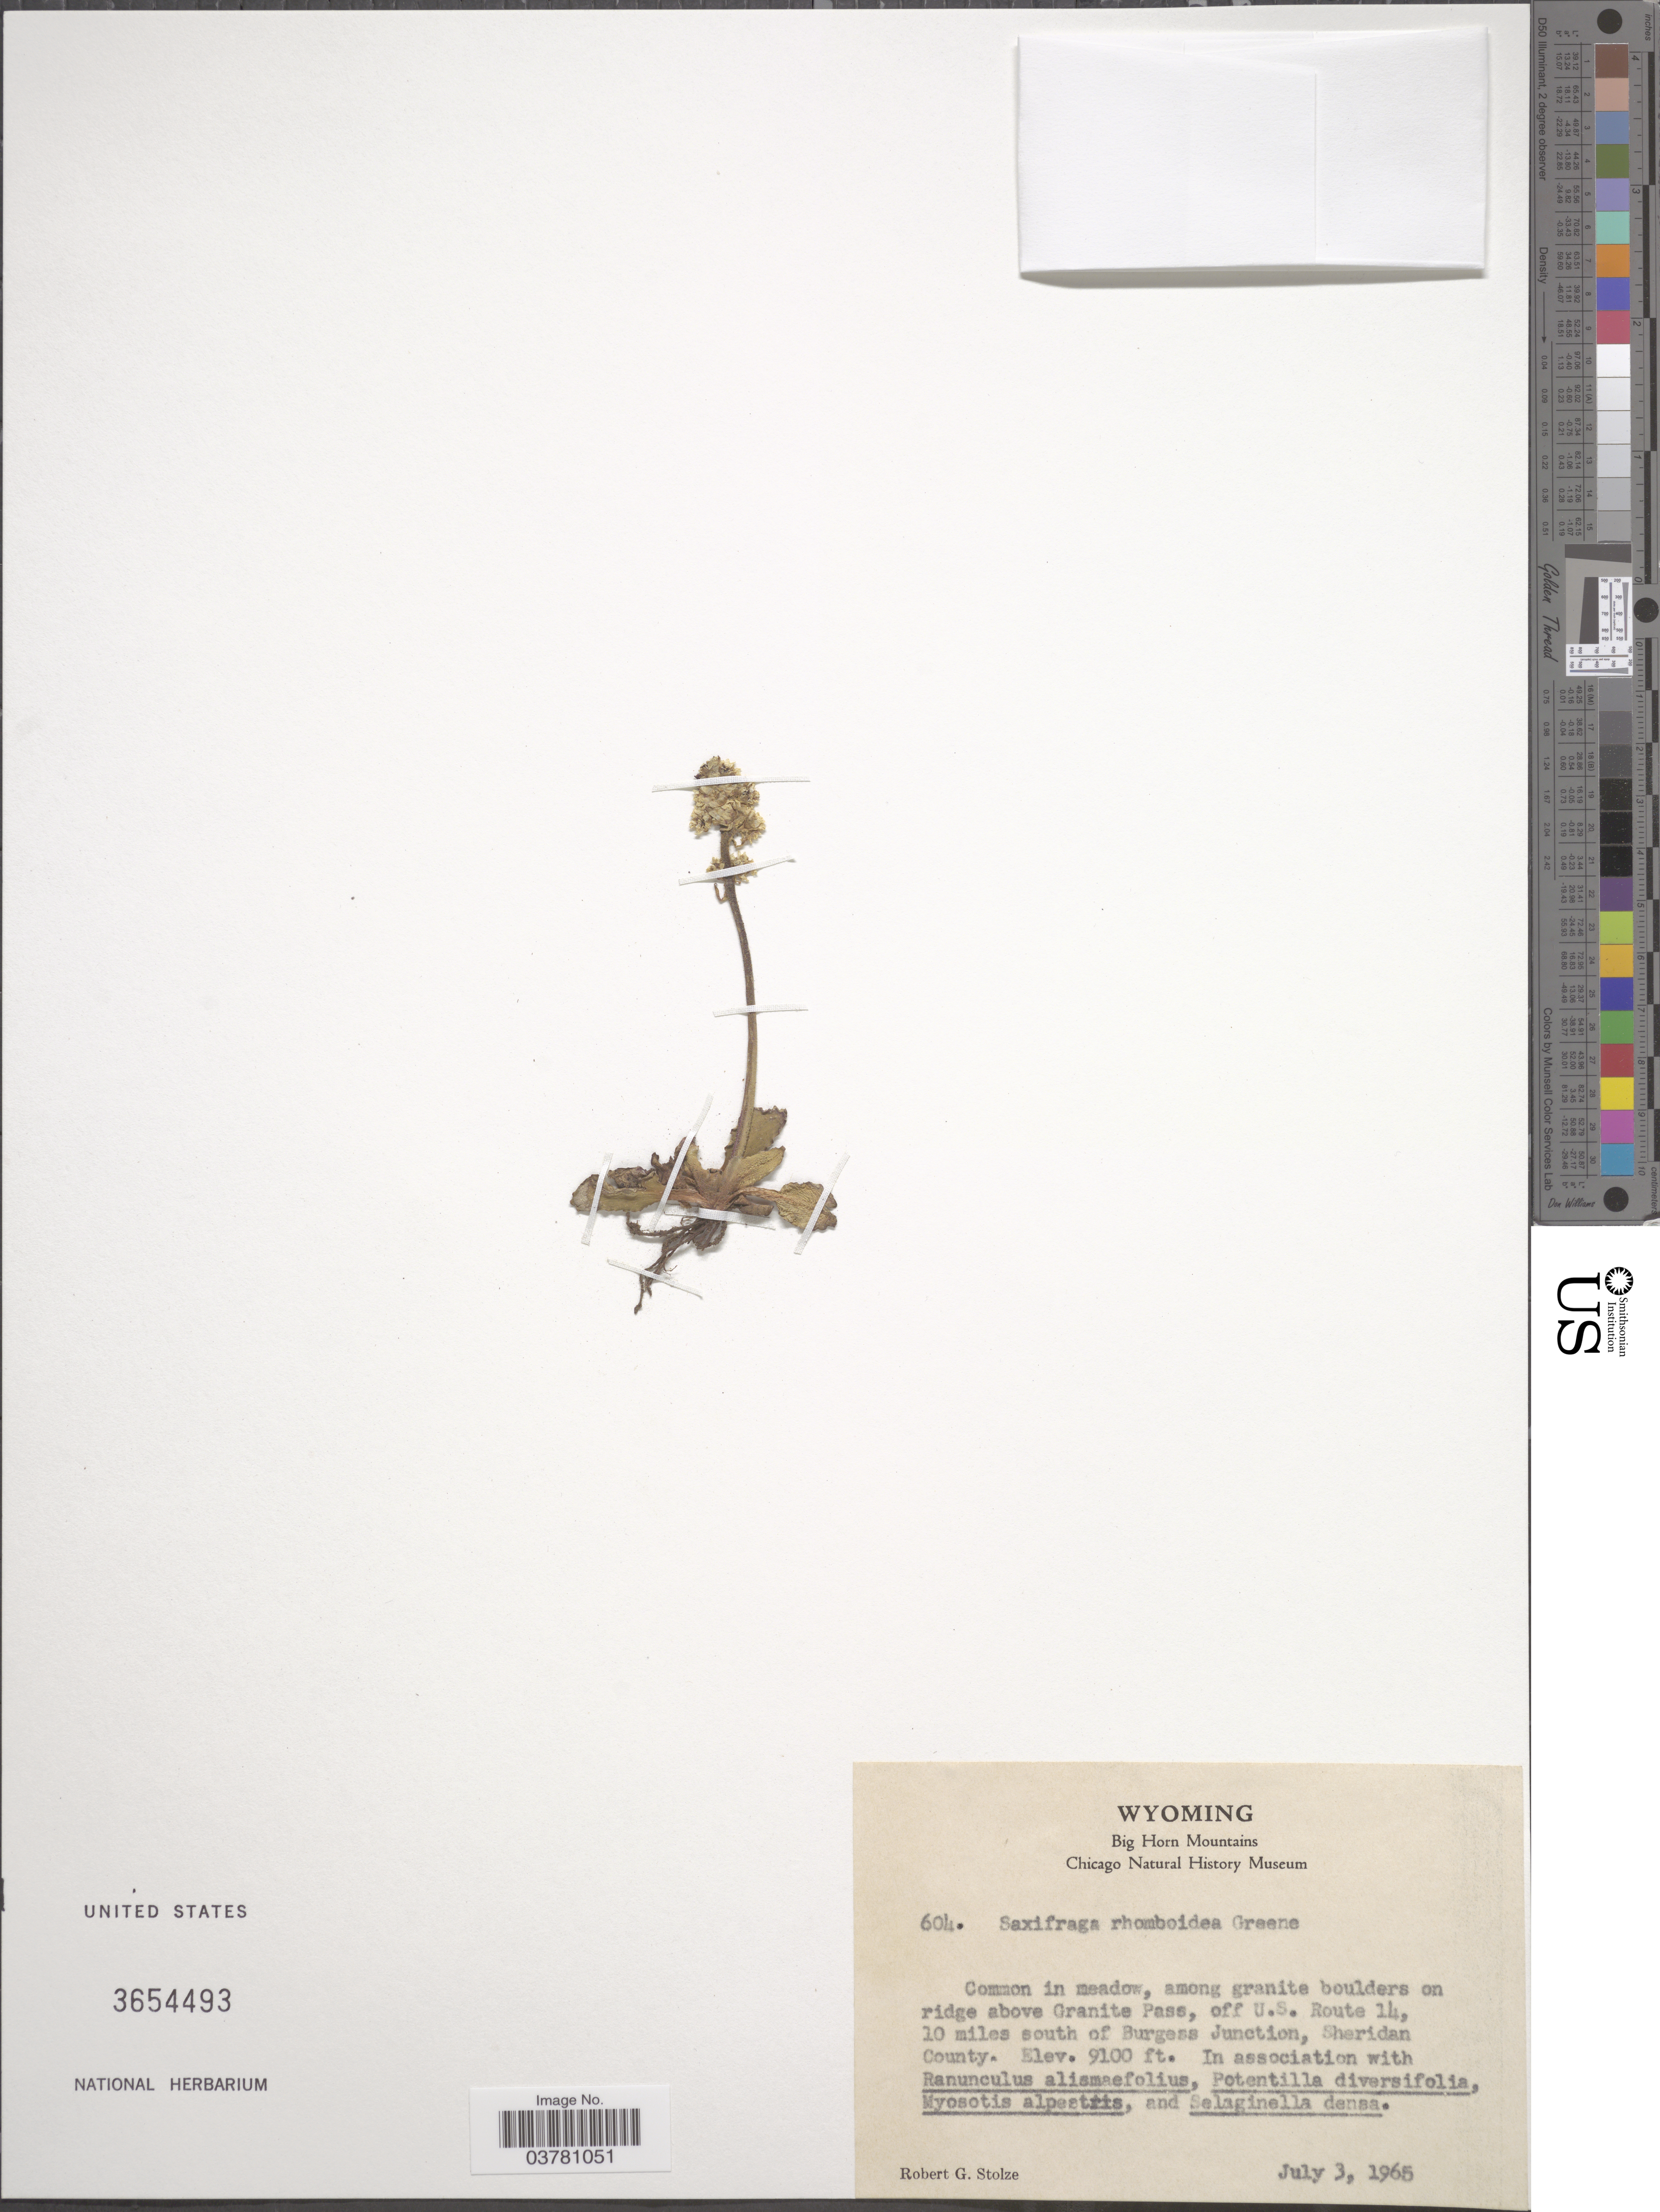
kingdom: Plantae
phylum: Tracheophyta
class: Magnoliopsida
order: Saxifragales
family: Saxifragaceae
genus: Micranthes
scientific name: Micranthes rhomboidea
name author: (Greene) Small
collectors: R. G. Stolze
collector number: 604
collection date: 1965-07-03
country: United States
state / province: Wyoming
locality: Big Horn Mountains. Common in meadow, among granite boulders on ridge above Granite Pass, off U.S. Route 14, 10 miles south of Burgess Junction, Sheridan County.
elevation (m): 2774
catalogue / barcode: US 3654493